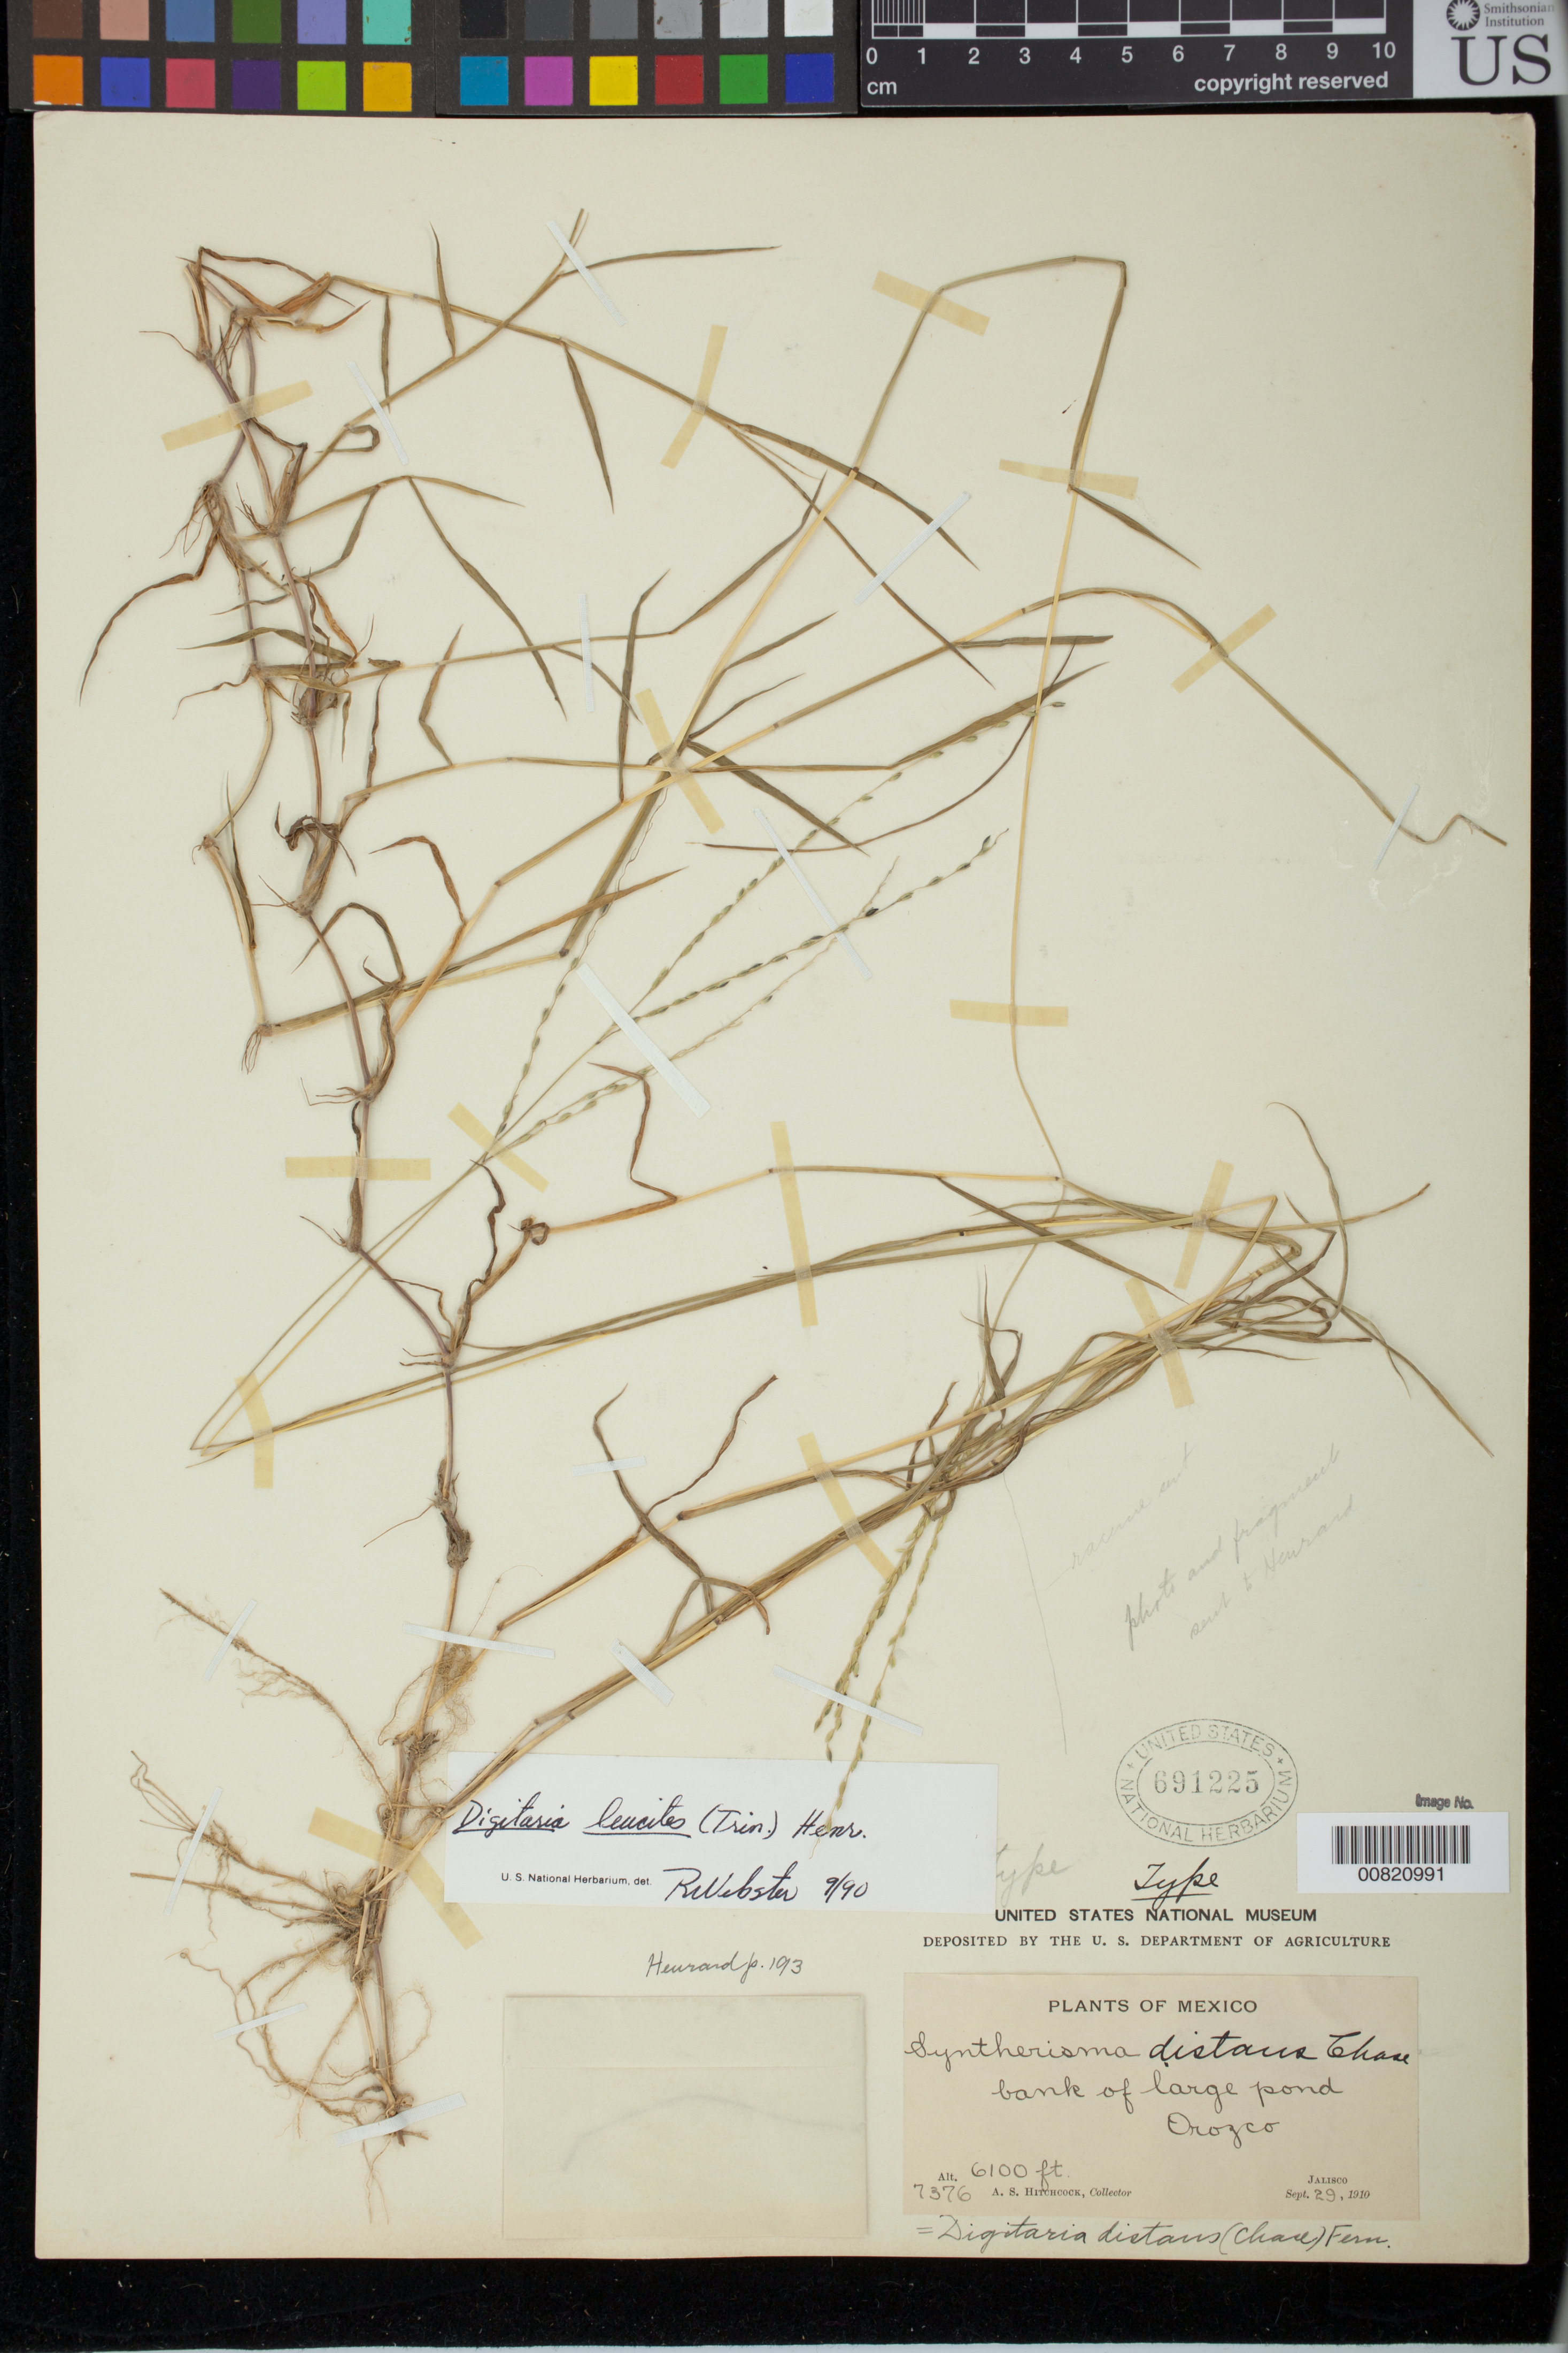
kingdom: Plantae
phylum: Tracheophyta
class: Liliopsida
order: Poales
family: Poaceae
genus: Syntherisma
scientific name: Syntherisma distans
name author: Chase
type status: Holotype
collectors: A. S. Hitchcock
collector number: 7376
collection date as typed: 29 Sep 1910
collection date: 1910-09-29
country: Mexico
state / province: Jalisco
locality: Orozco.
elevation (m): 1859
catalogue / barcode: US 691225